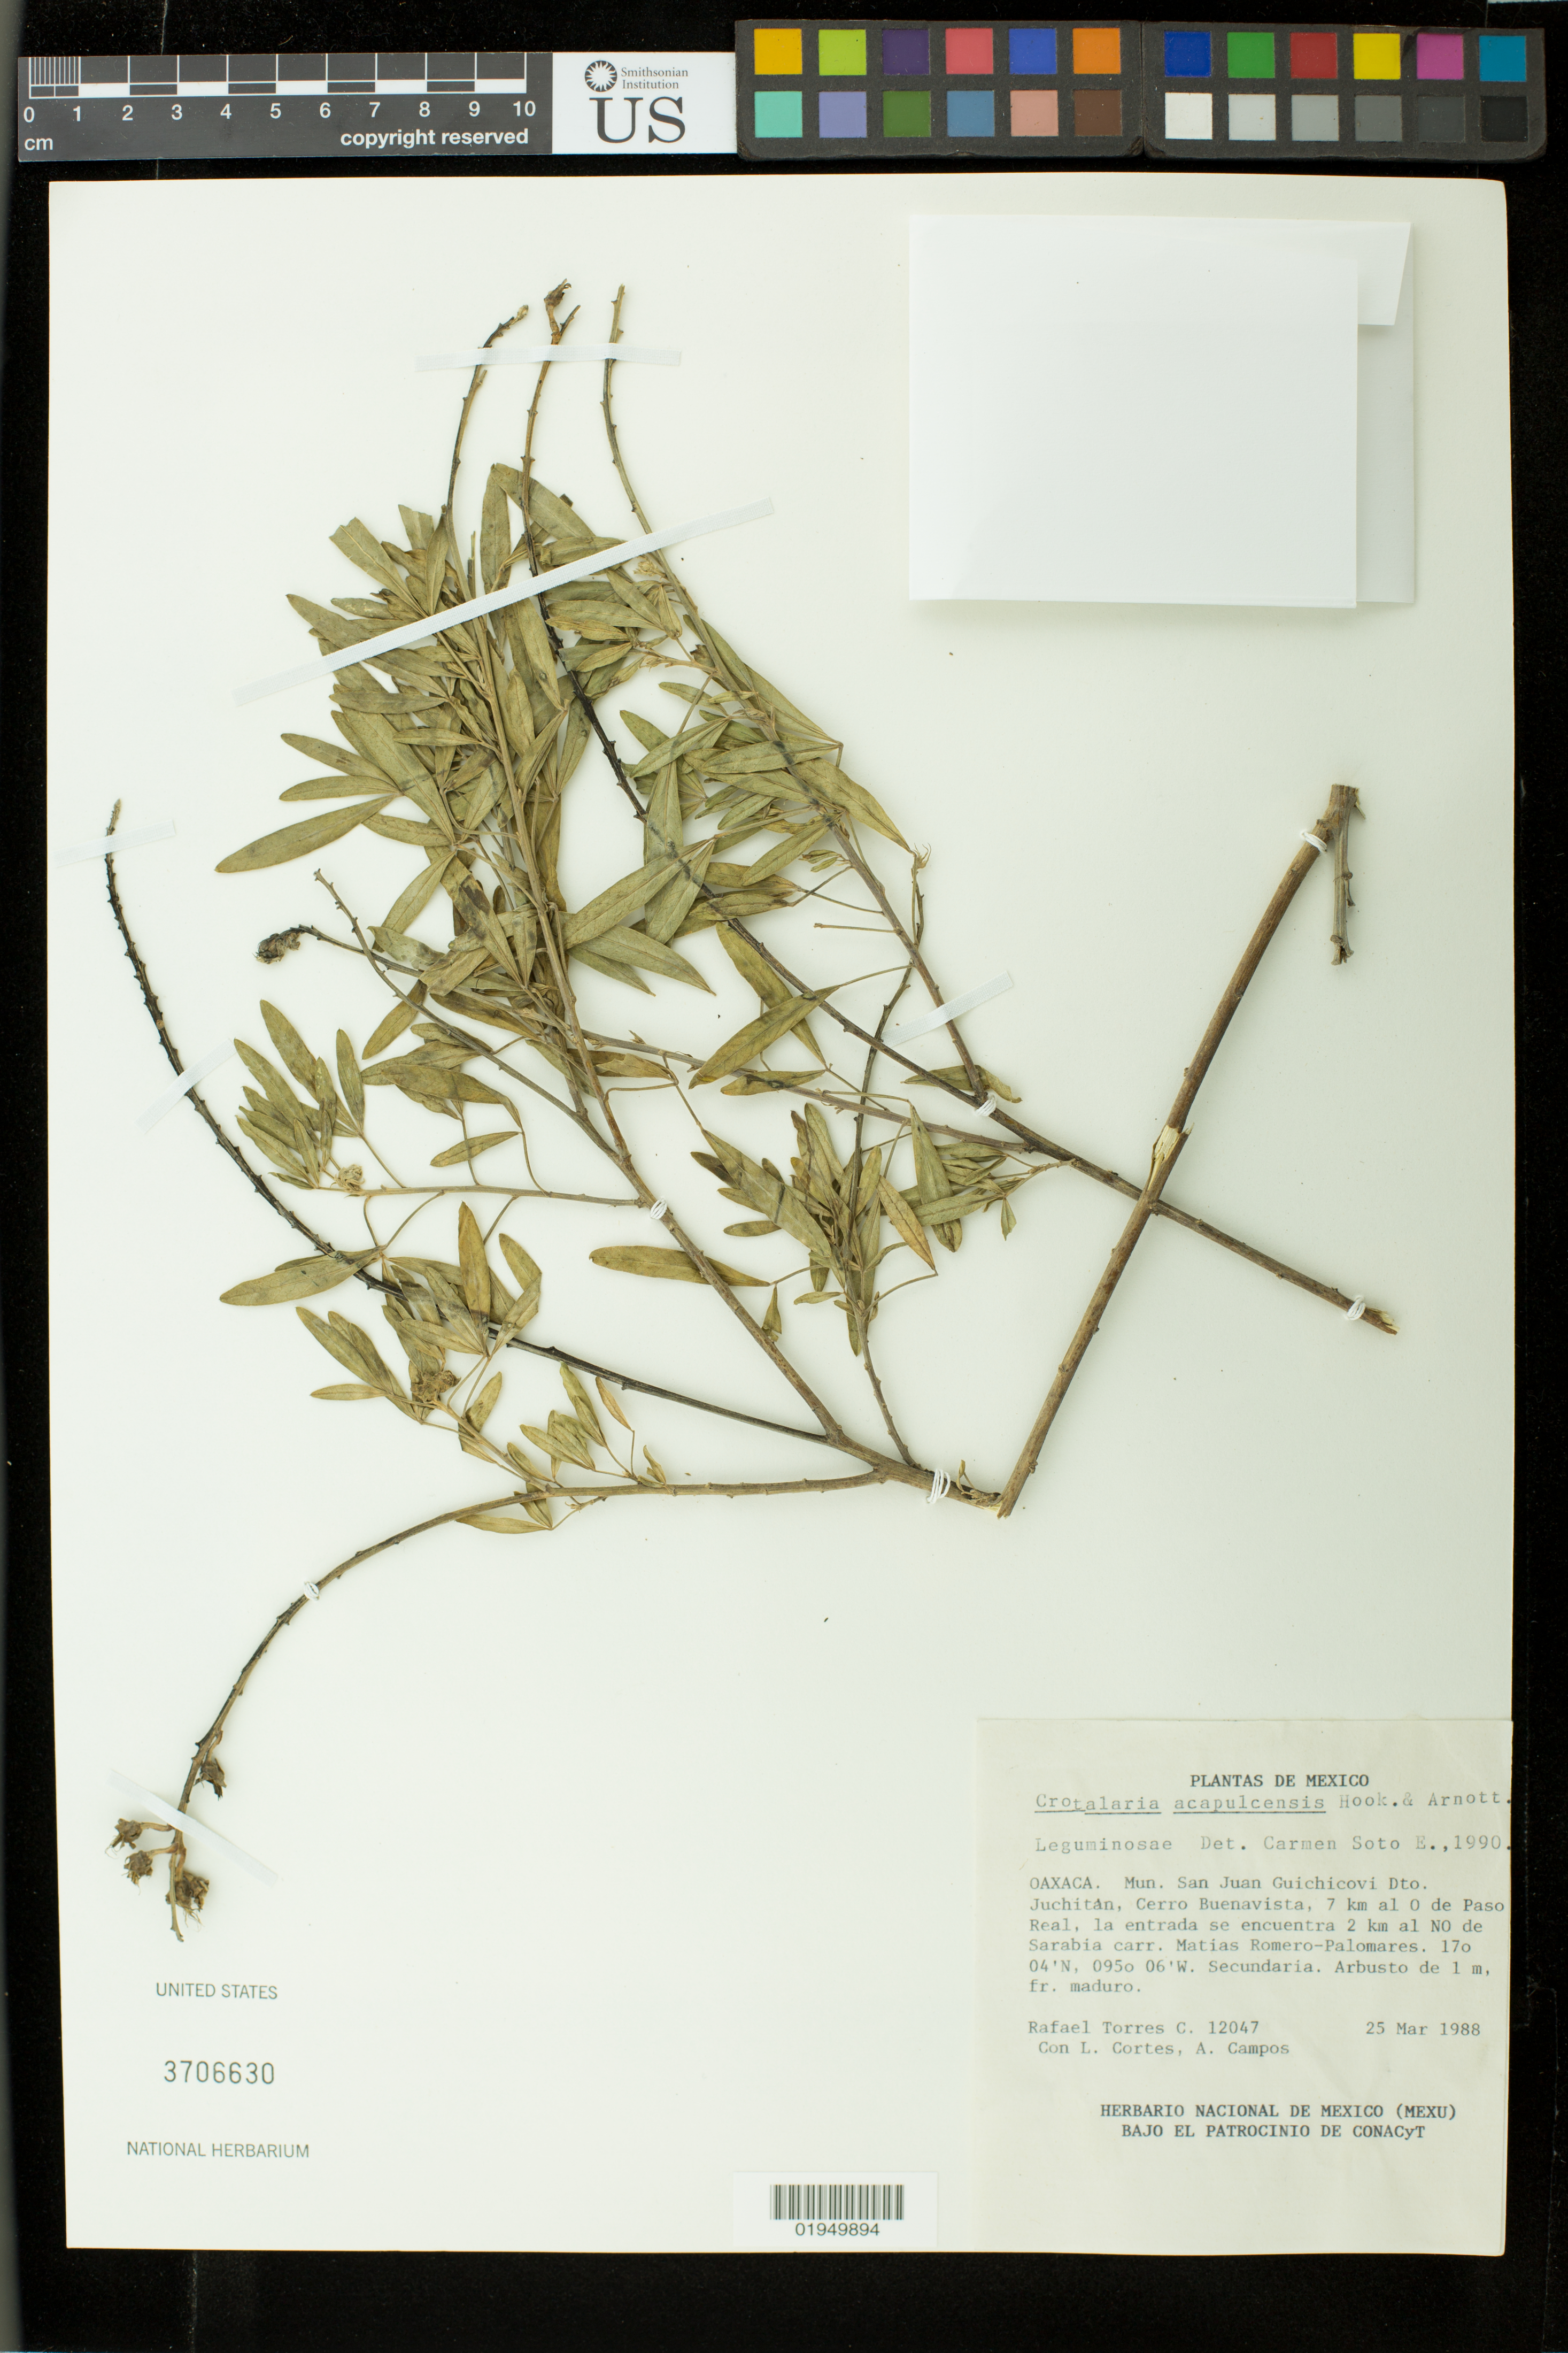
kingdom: Plantae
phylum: Tracheophyta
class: Magnoliopsida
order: Fabales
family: Fabaceae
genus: Crotalaria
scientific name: Crotalaria acapulcensis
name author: Hook. & Arn.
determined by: Soto-Estrada, Carmen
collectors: R. Torres C., L. Cortes & A. R. Campos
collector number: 12047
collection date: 1988-03-25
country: Mexico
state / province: Oaxaca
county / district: Juchitán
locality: Mun. San Juan Guichicovi, Cerro Buenavista, 7 km al 0 de Paso Real, la entrada se encuentra 2 km al NO de Sarabia carr. Matias Romero-Palomares.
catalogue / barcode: US 3706630